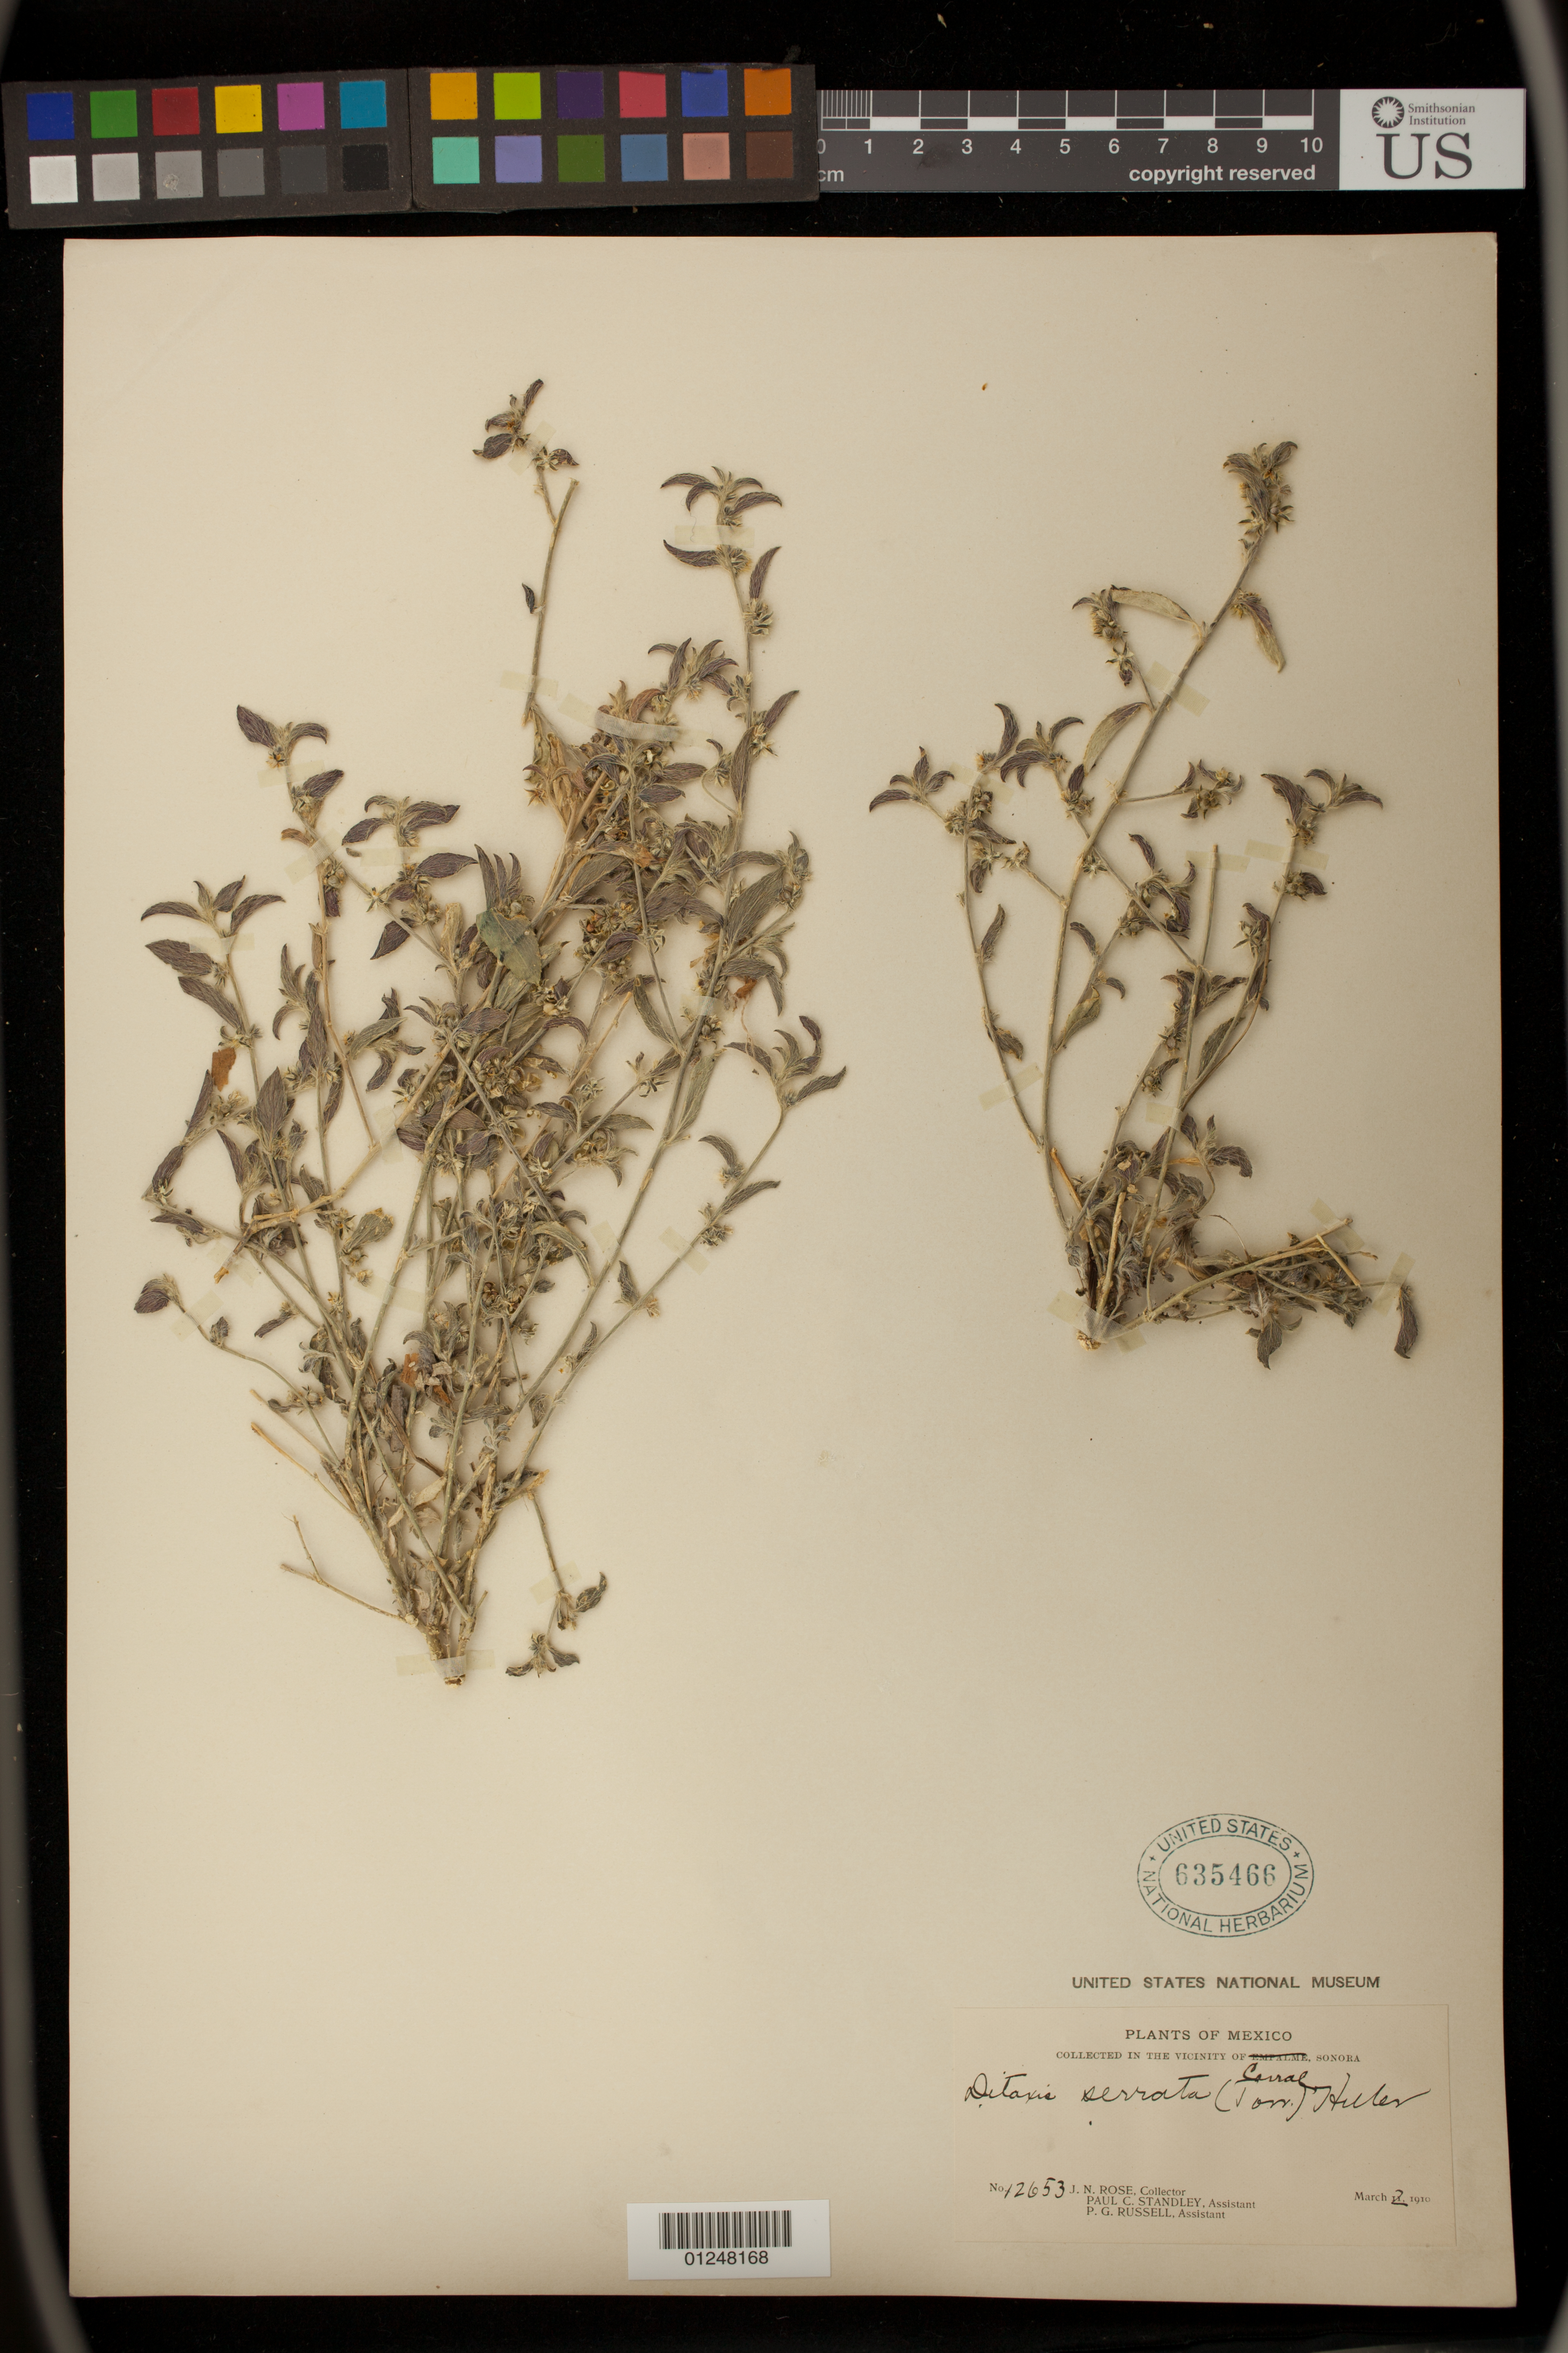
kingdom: Plantae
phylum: Tracheophyta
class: Magnoliopsida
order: Malpighiales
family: Euphorbiaceae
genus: Argythamnia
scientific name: Argythamnia serrata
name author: (Torr.) Müll. Arg.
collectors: J. N. Rose, P. C. Standley & P. G. Russell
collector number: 12653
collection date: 1910-03-02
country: Mexico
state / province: Sonora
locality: Corral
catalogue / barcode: US 635466